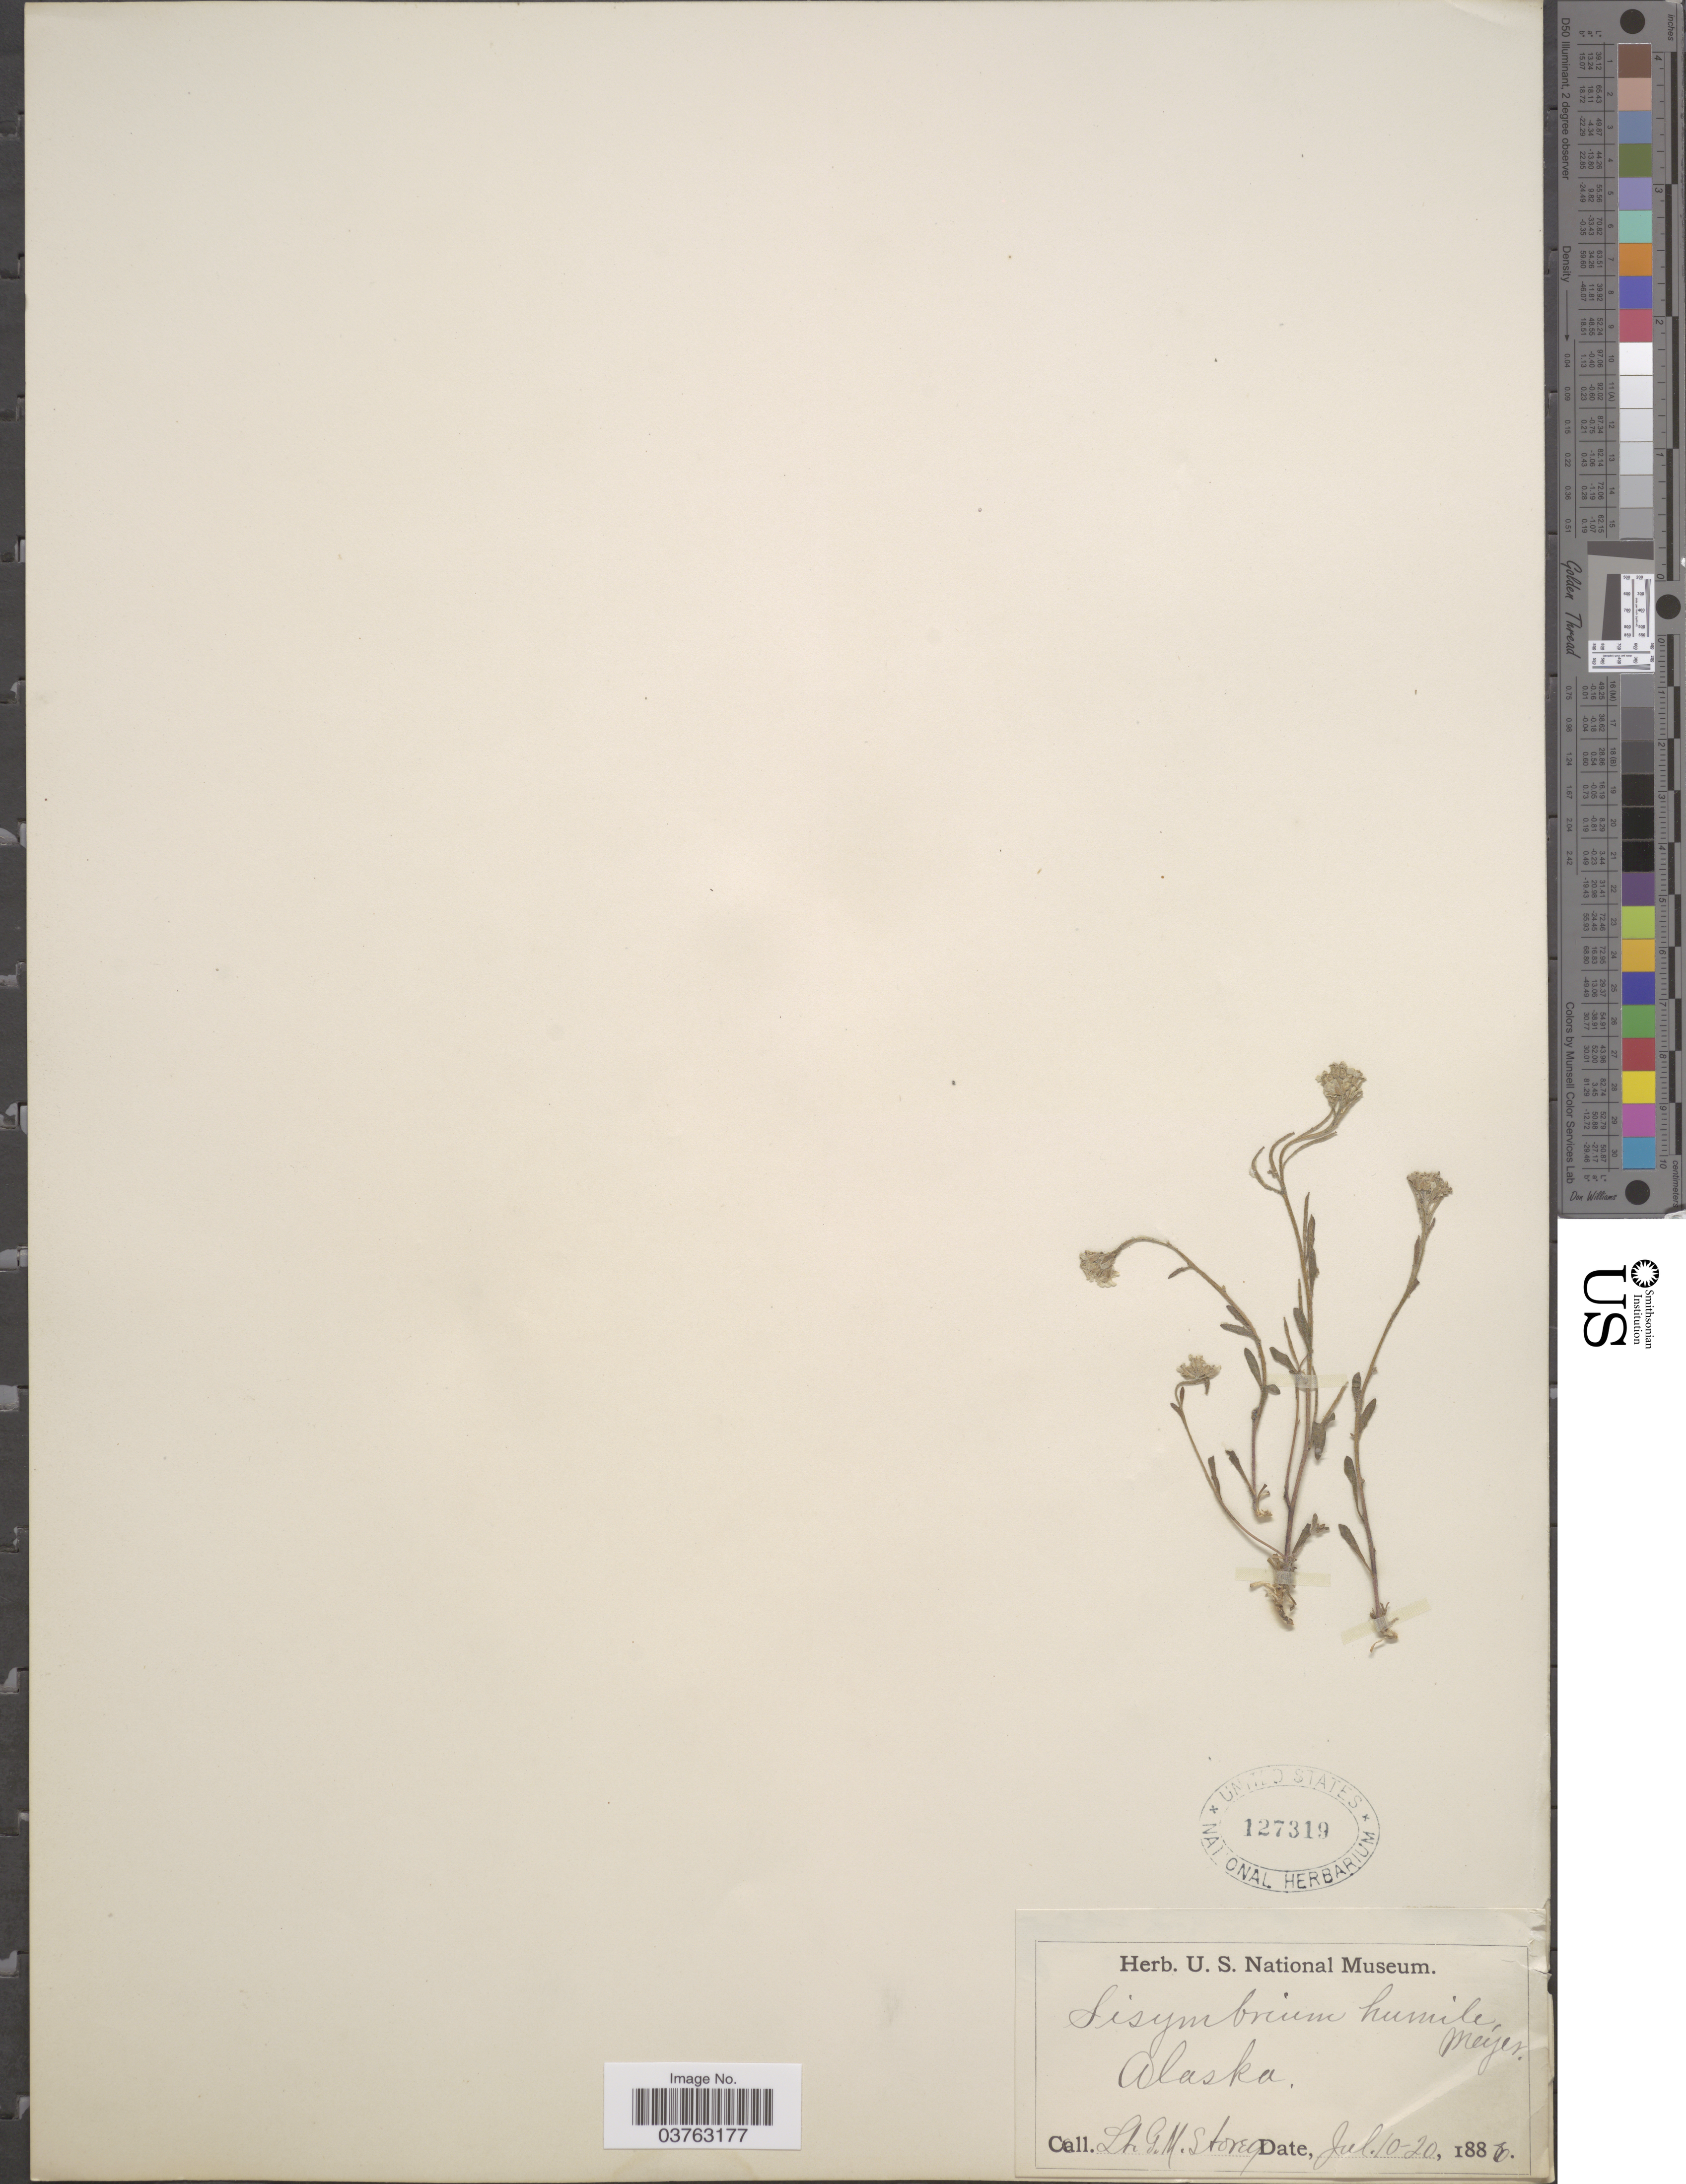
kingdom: Plantae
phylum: Tracheophyta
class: Magnoliopsida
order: Brassicales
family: Brassicaceae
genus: Neotorularia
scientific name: Neotorularia humilis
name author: (C.A. Mey.) Hedge & J. Léonard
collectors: G. Stoney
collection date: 1886-07-10/1886-07-20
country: United States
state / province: Alaska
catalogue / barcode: US 127319